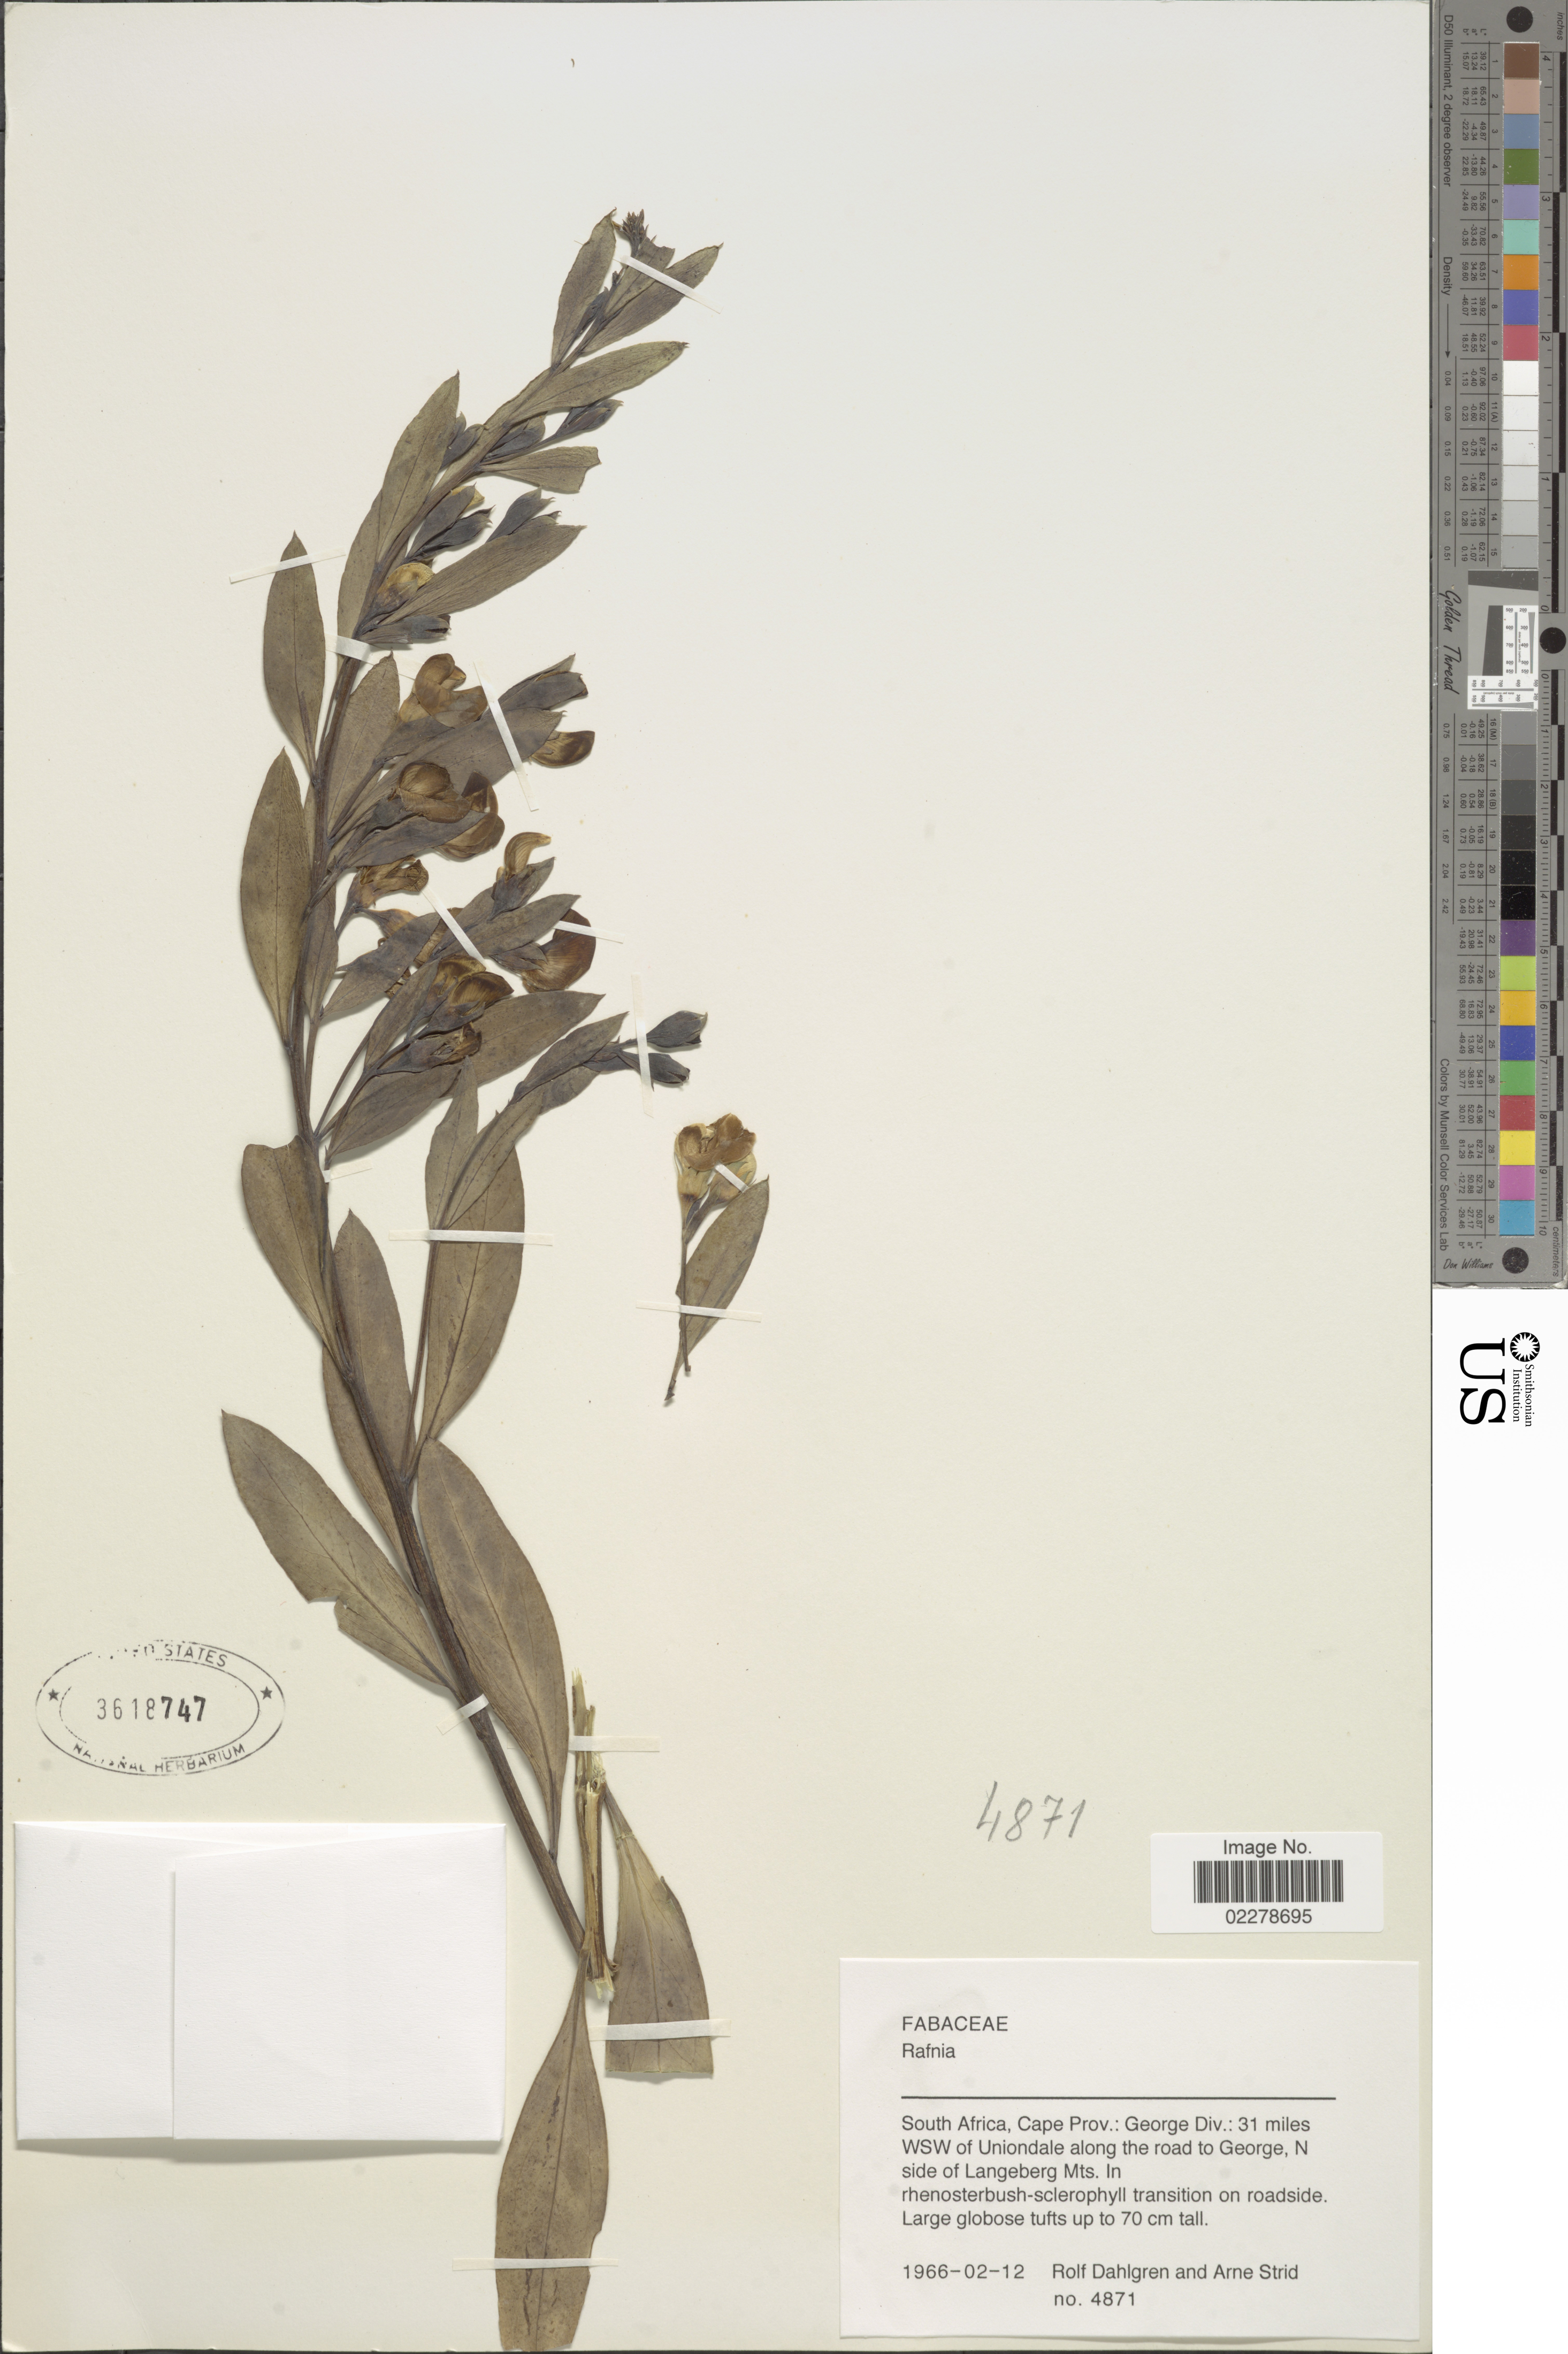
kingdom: Plantae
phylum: Tracheophyta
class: Magnoliopsida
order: Fabales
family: Fabaceae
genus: Rafnia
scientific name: Rafnia sp.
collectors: R. Dahlgren & A. Strid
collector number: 4871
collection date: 1966-02-12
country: South Africa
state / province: Western Cape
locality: Cape Prov. : George Div.; 31 miles WSW of Uniondale along the road to George, N side of Langeberg Mts.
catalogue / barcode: US 3618747